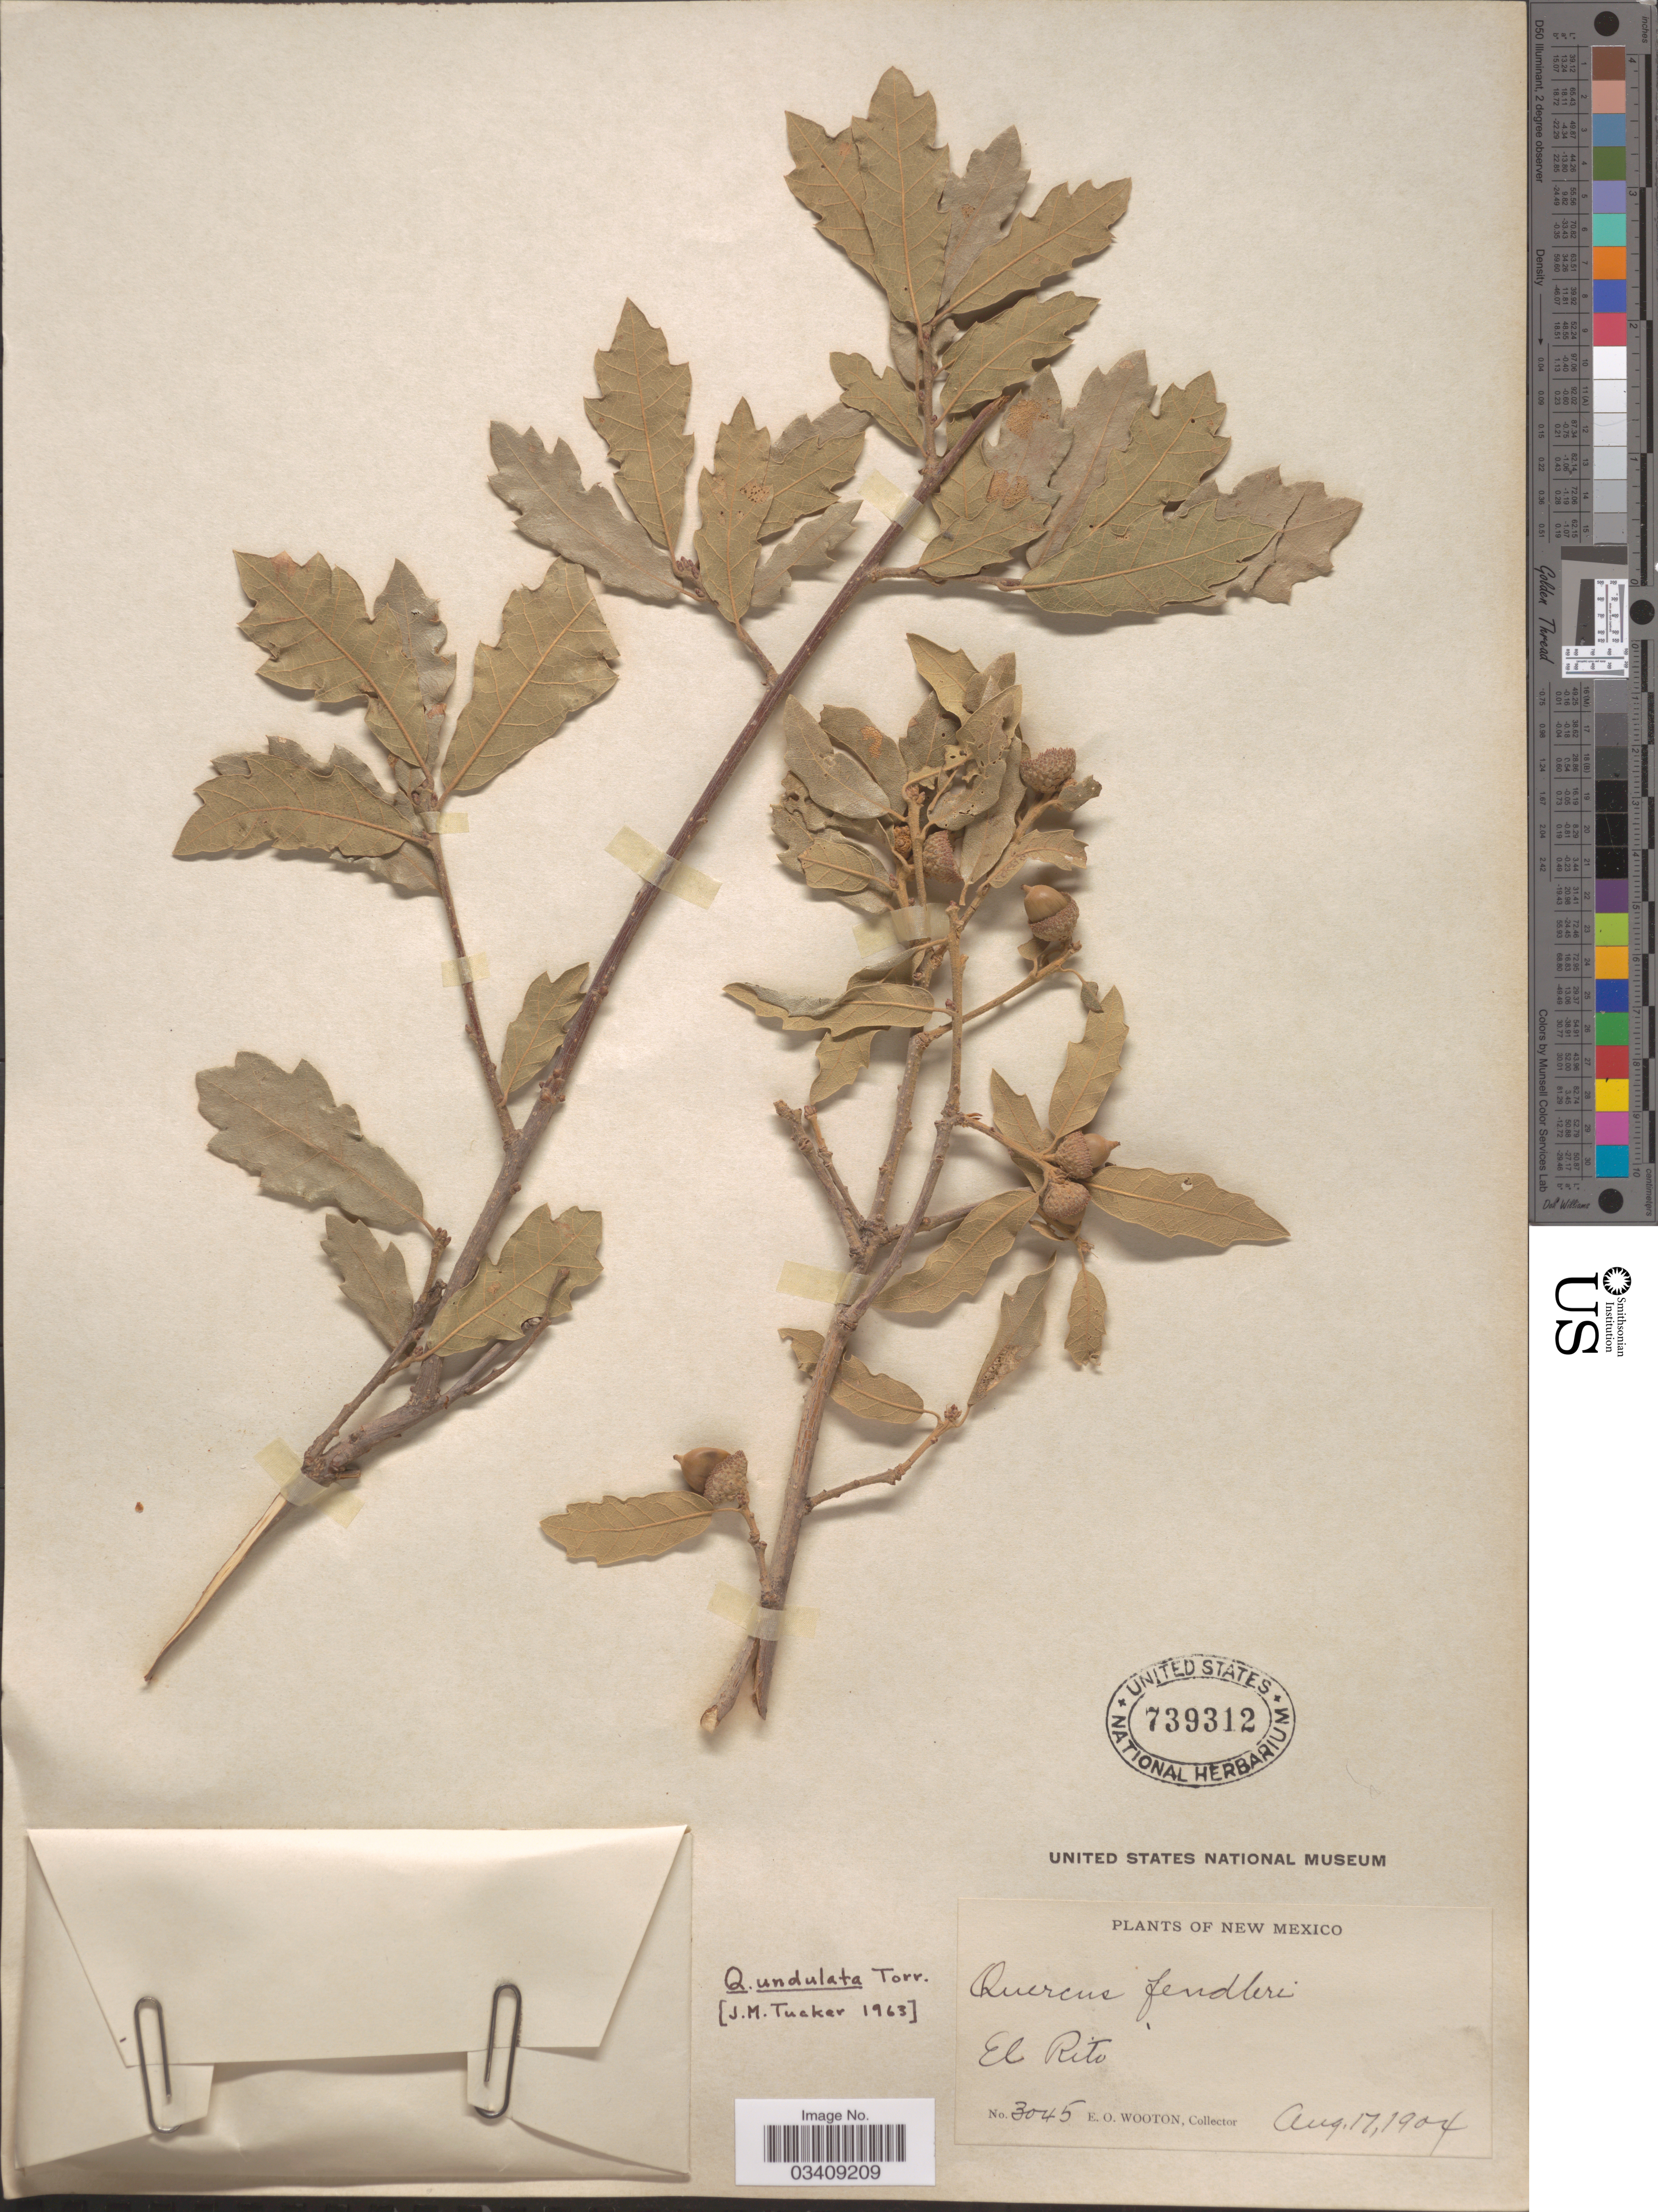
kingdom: Plantae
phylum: Tracheophyta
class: Magnoliopsida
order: Fagales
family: Fagaceae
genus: Quercus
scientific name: Quercus undulata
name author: Torr.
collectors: E. O. Wooton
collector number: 3045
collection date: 1904-08-17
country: United States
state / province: New Mexico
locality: El Rito.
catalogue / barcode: US 739312